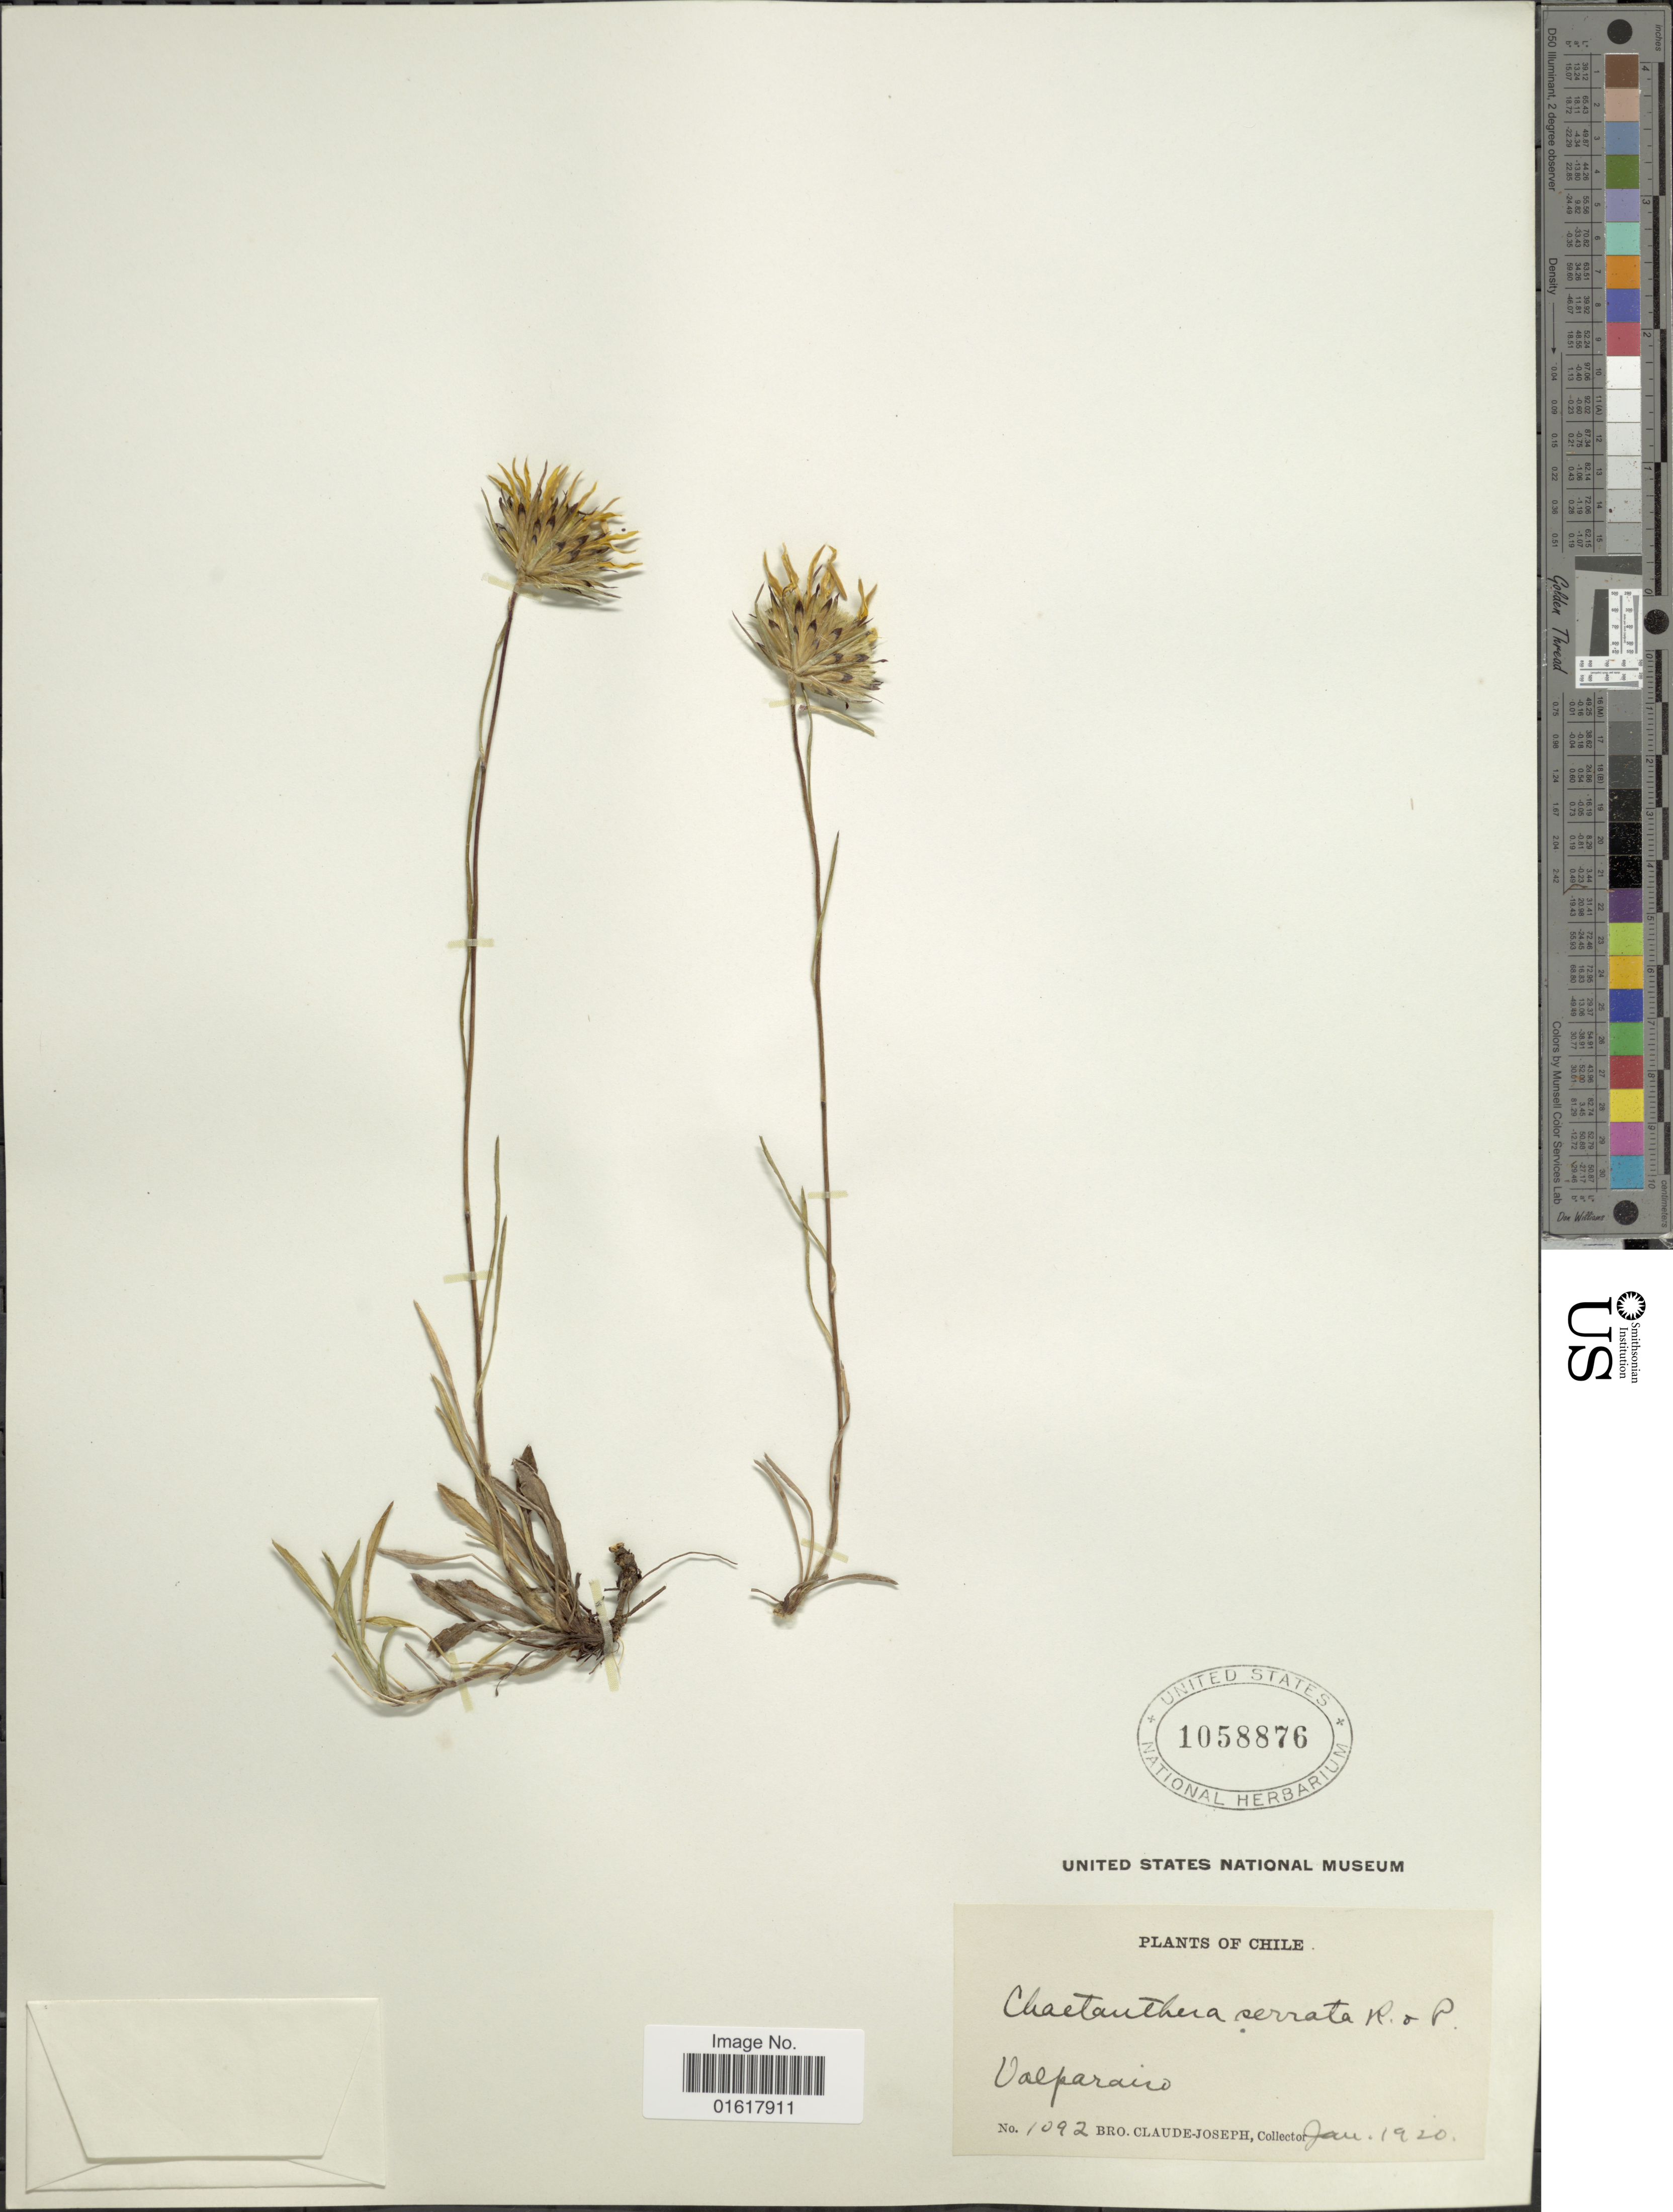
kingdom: Plantae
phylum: Tracheophyta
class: Magnoliopsida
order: Asterales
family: Asteraceae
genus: Chaetanthera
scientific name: Chaetanthera serrata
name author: Ruiz & Pav.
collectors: Bro. Claude-Joseph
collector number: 1092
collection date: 1920-01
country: Chile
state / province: Valparaíso (V)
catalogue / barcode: US 1058876